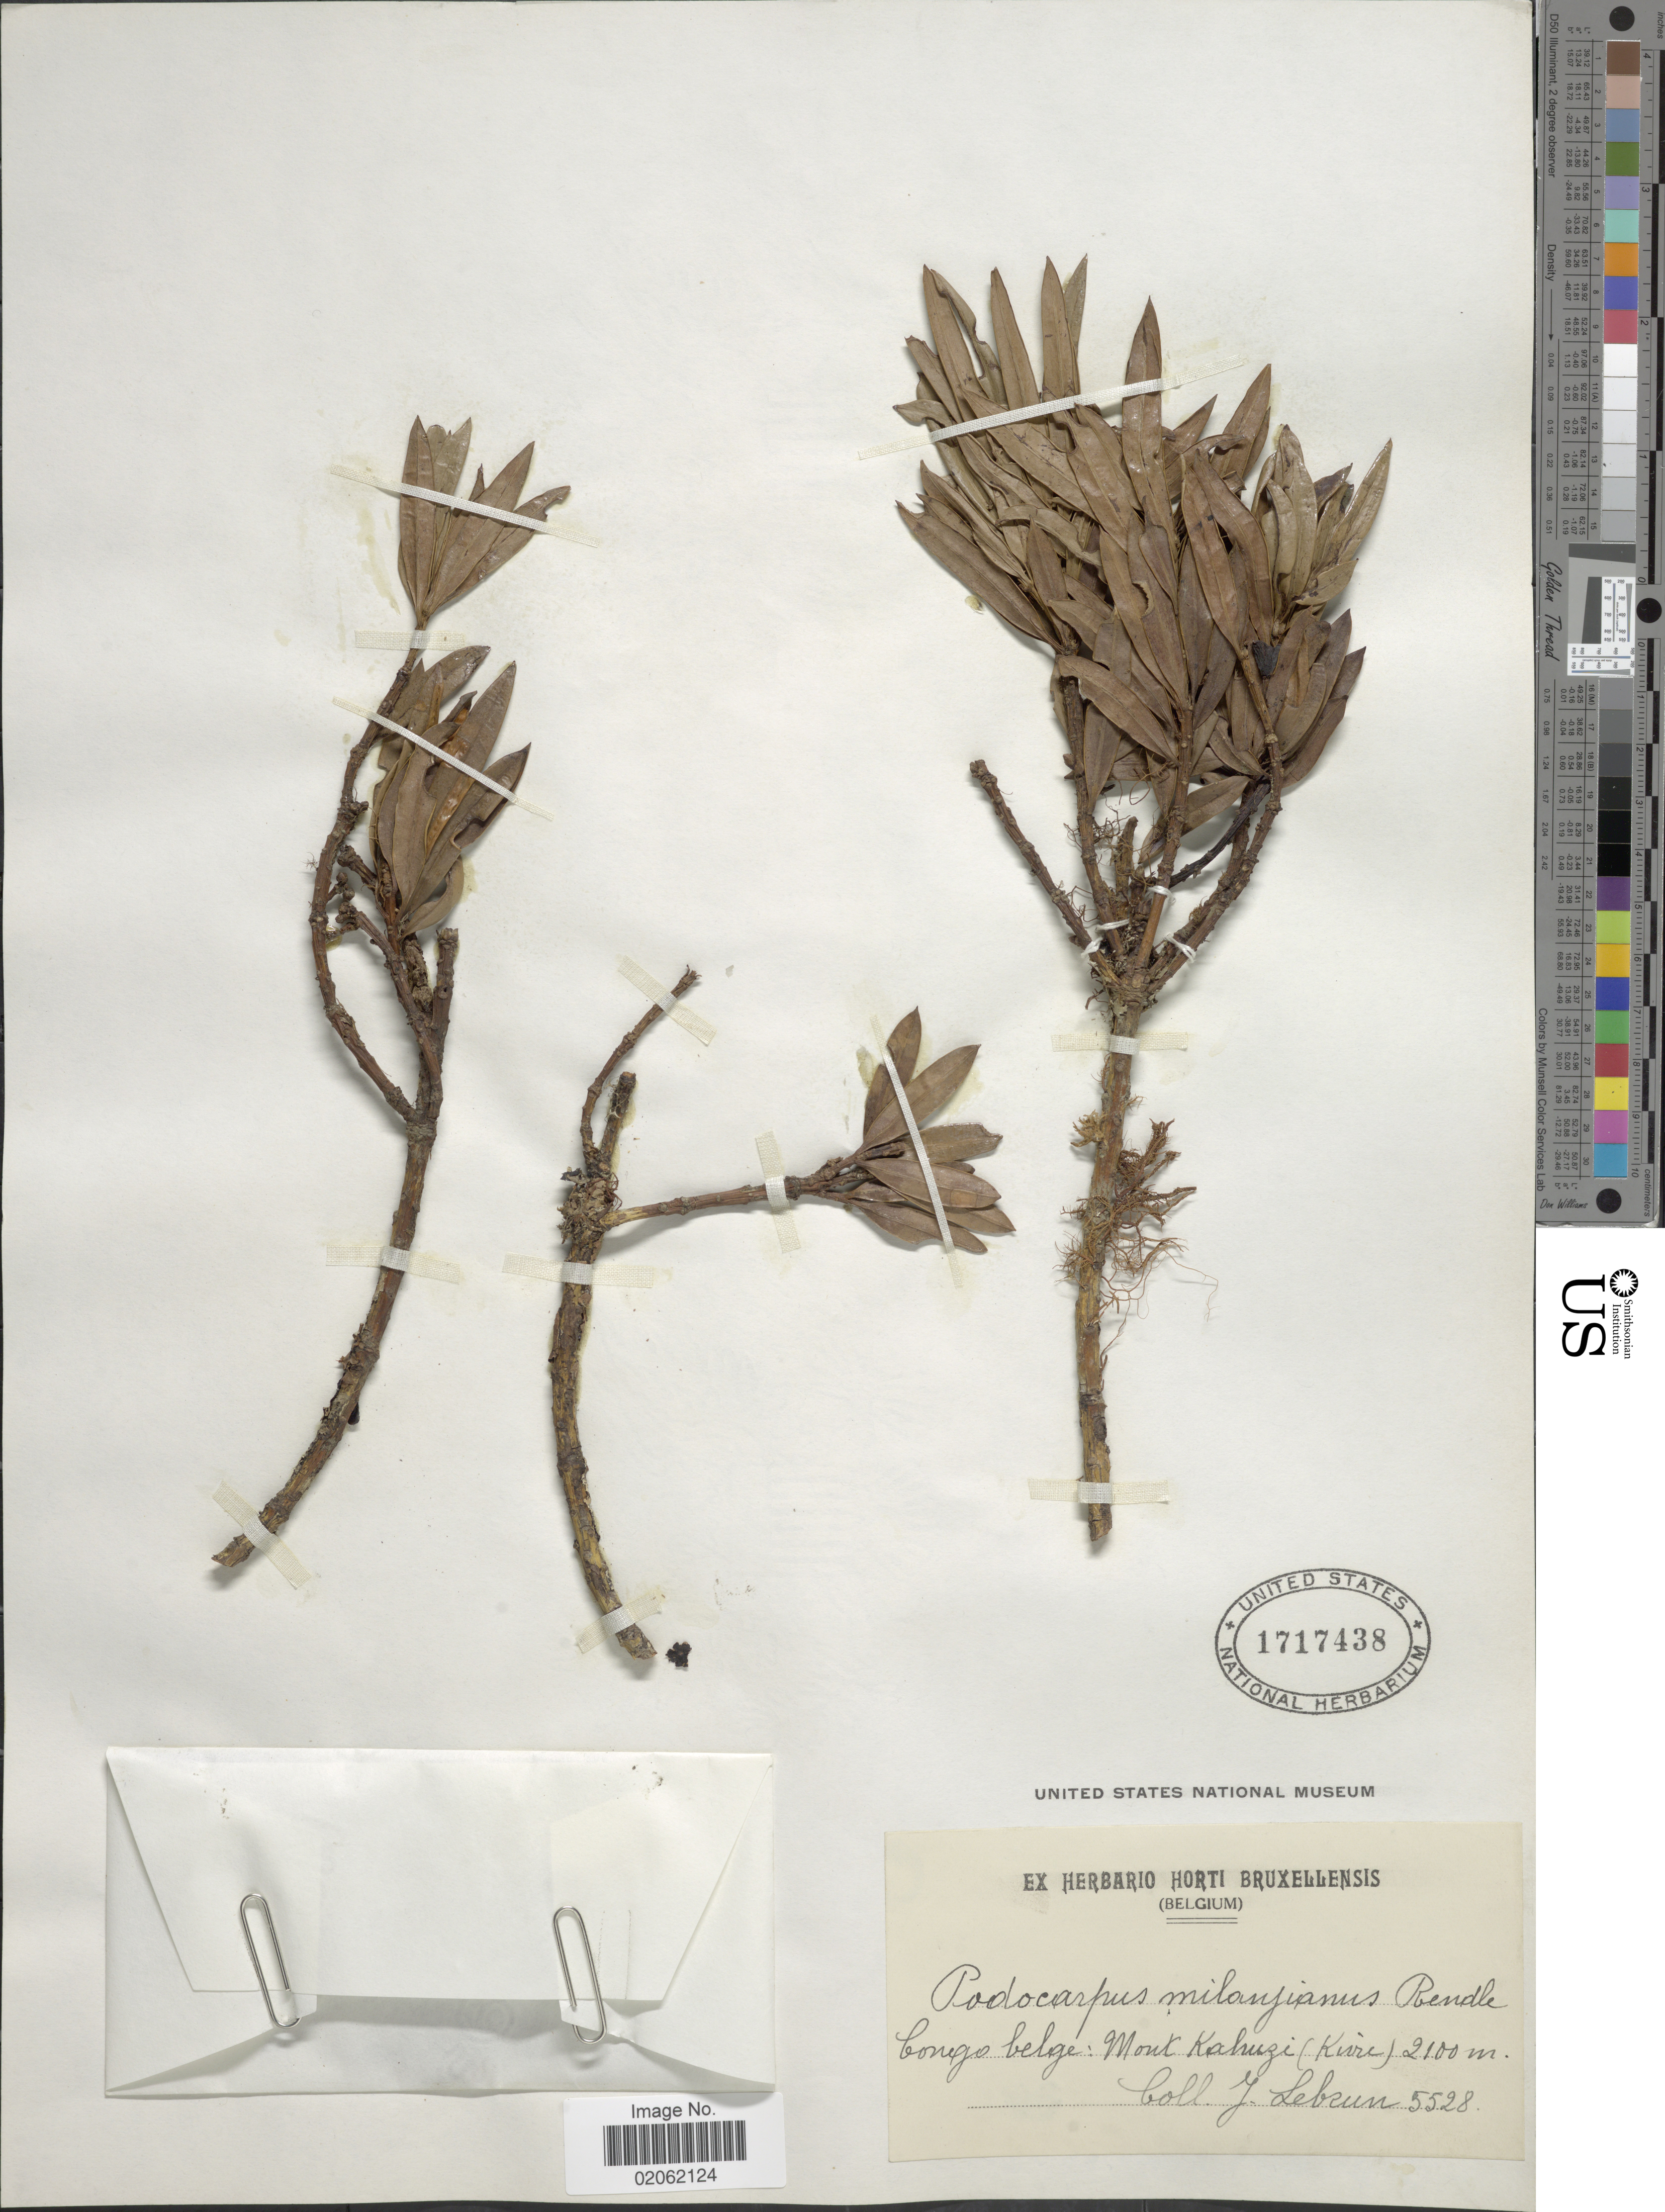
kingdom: Plantae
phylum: Tracheophyta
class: Pinopsida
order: Pinales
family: Podocarpaceae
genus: Podocarpus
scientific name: Podocarpus milanjianus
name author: Rendle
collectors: J. A. Lebrun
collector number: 5528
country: Congo, Democratic Republic of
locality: Congo belge: Mount Kahuzi (Kirre)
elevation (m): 2100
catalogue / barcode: US 1717438